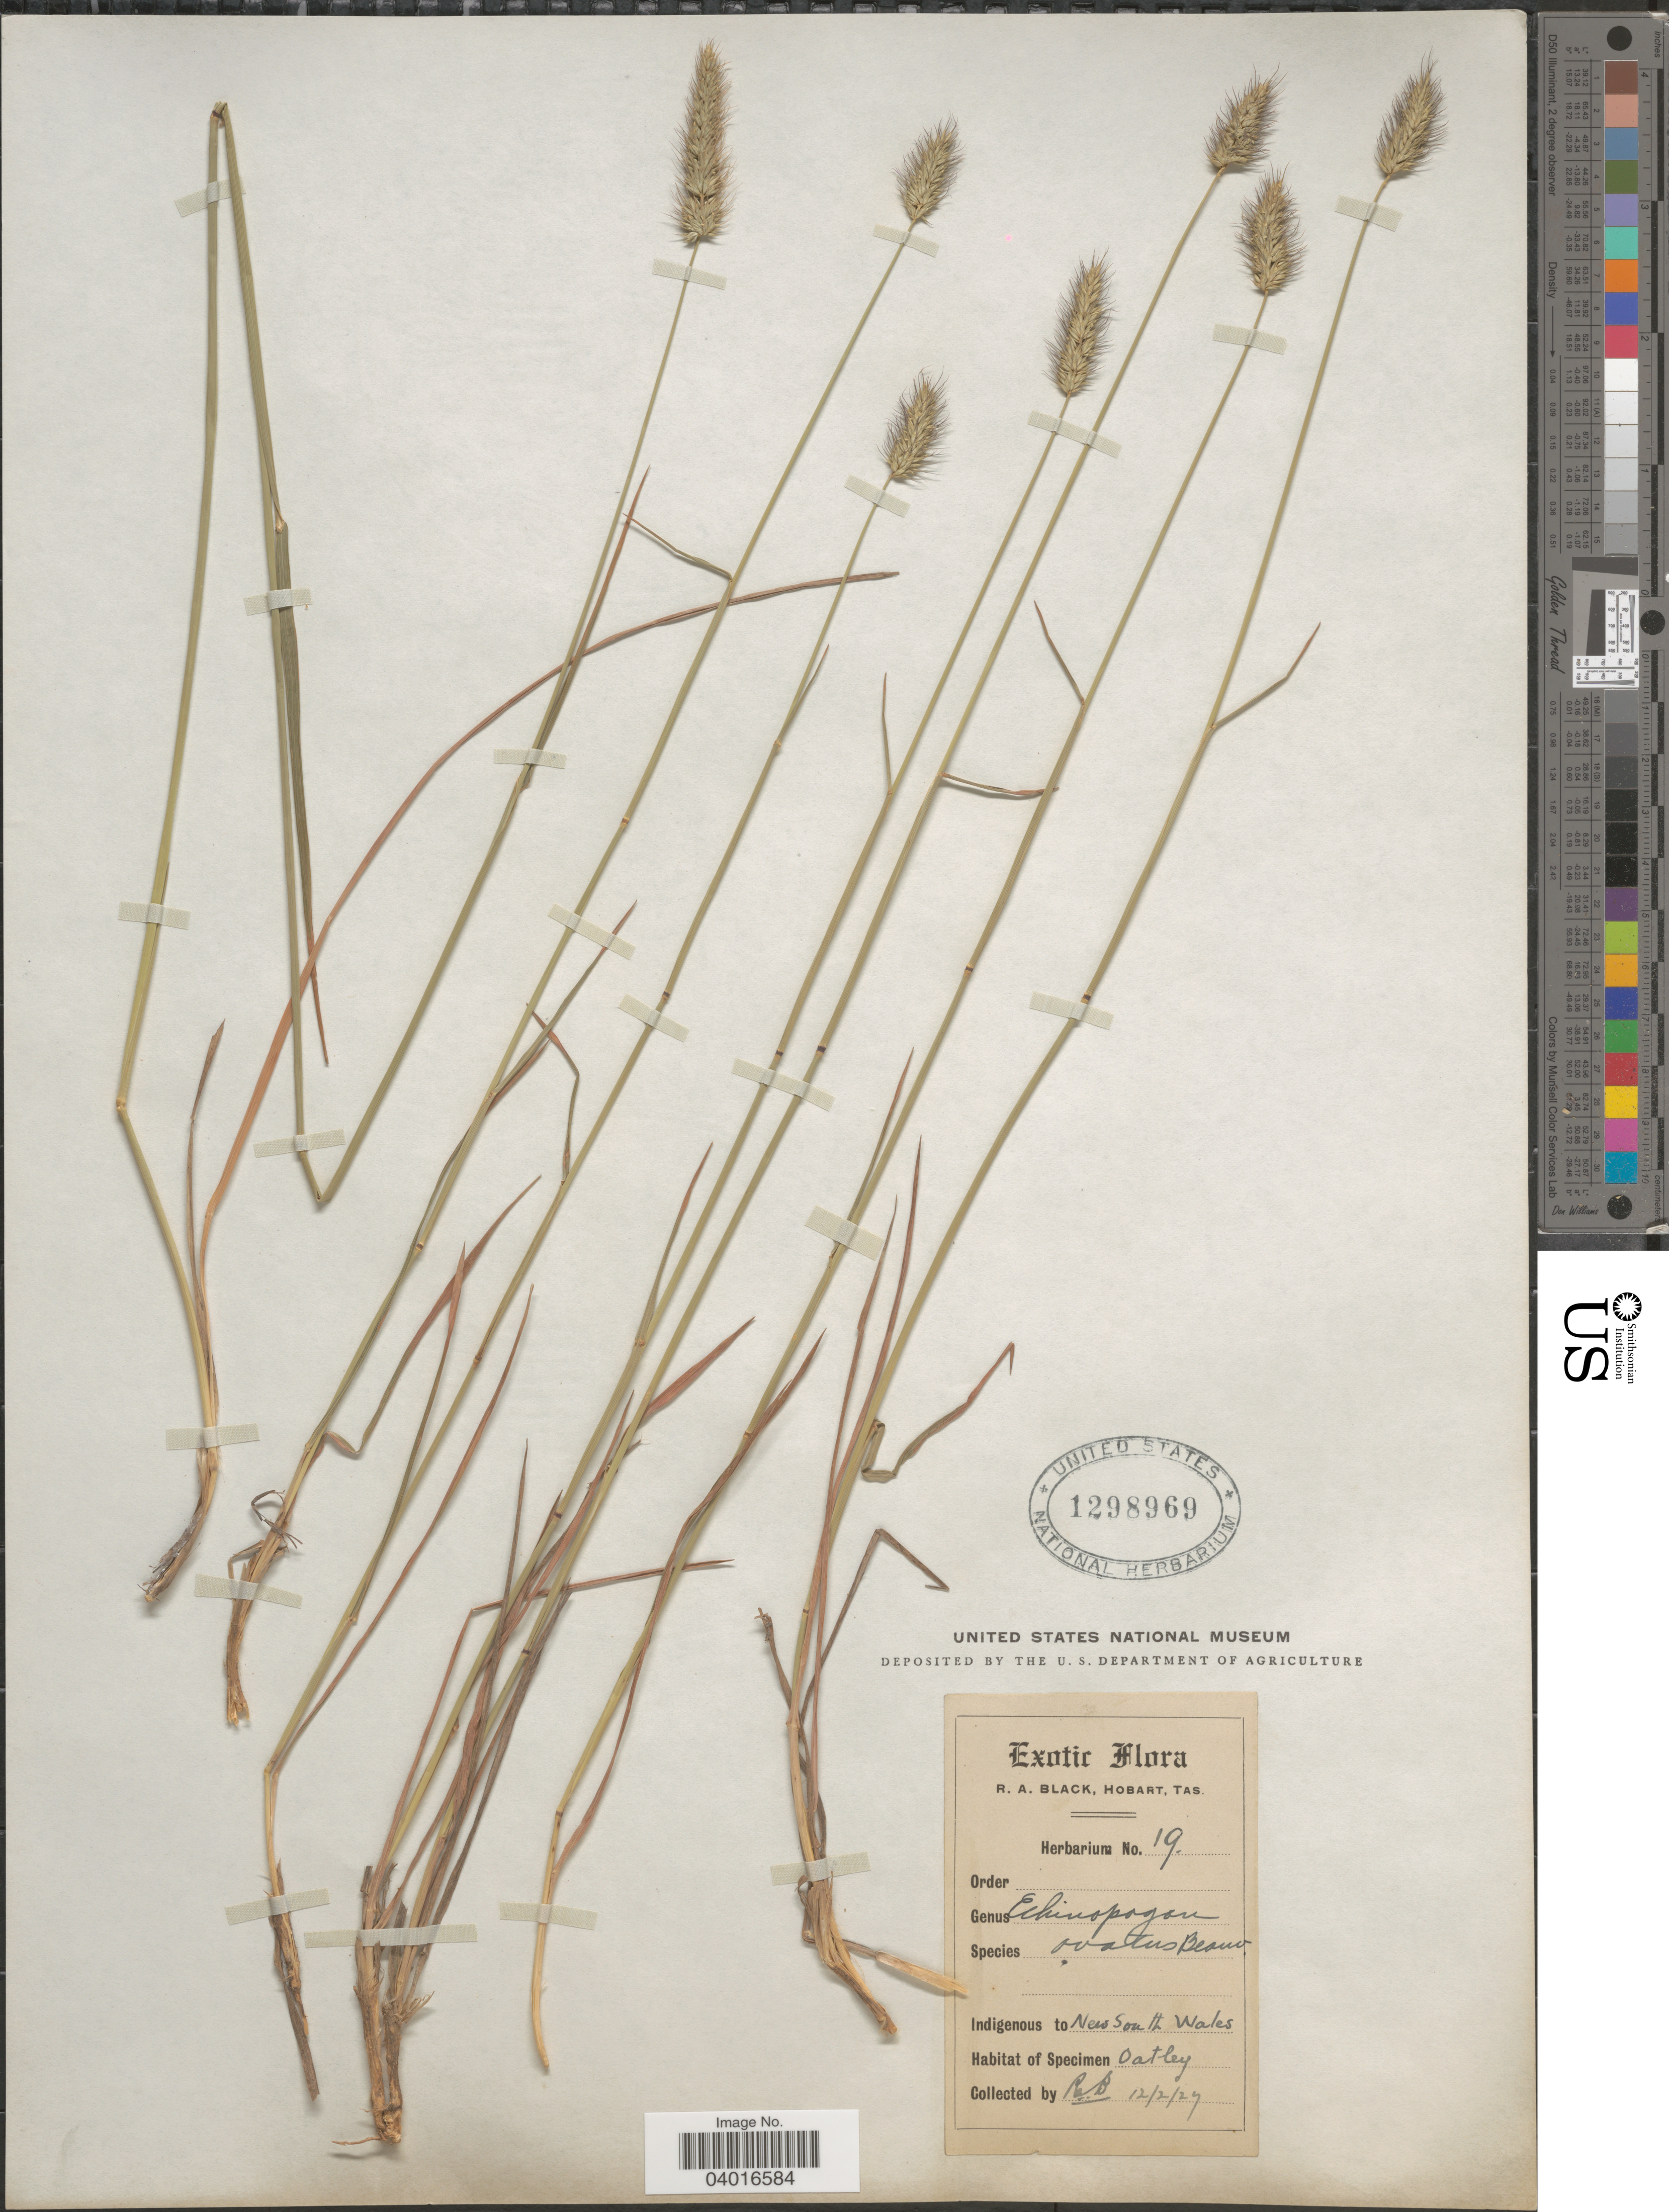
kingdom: Plantae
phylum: Tracheophyta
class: Liliopsida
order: Poales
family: Poaceae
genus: Echinopogon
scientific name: Echinopogon ovatus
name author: (G. Forst.) P. Beauv.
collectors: R. A. Black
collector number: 19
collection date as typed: Transcribed d/m/y: 12/2/27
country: Australia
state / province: New South Wales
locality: Oatley.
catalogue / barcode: US 1298969